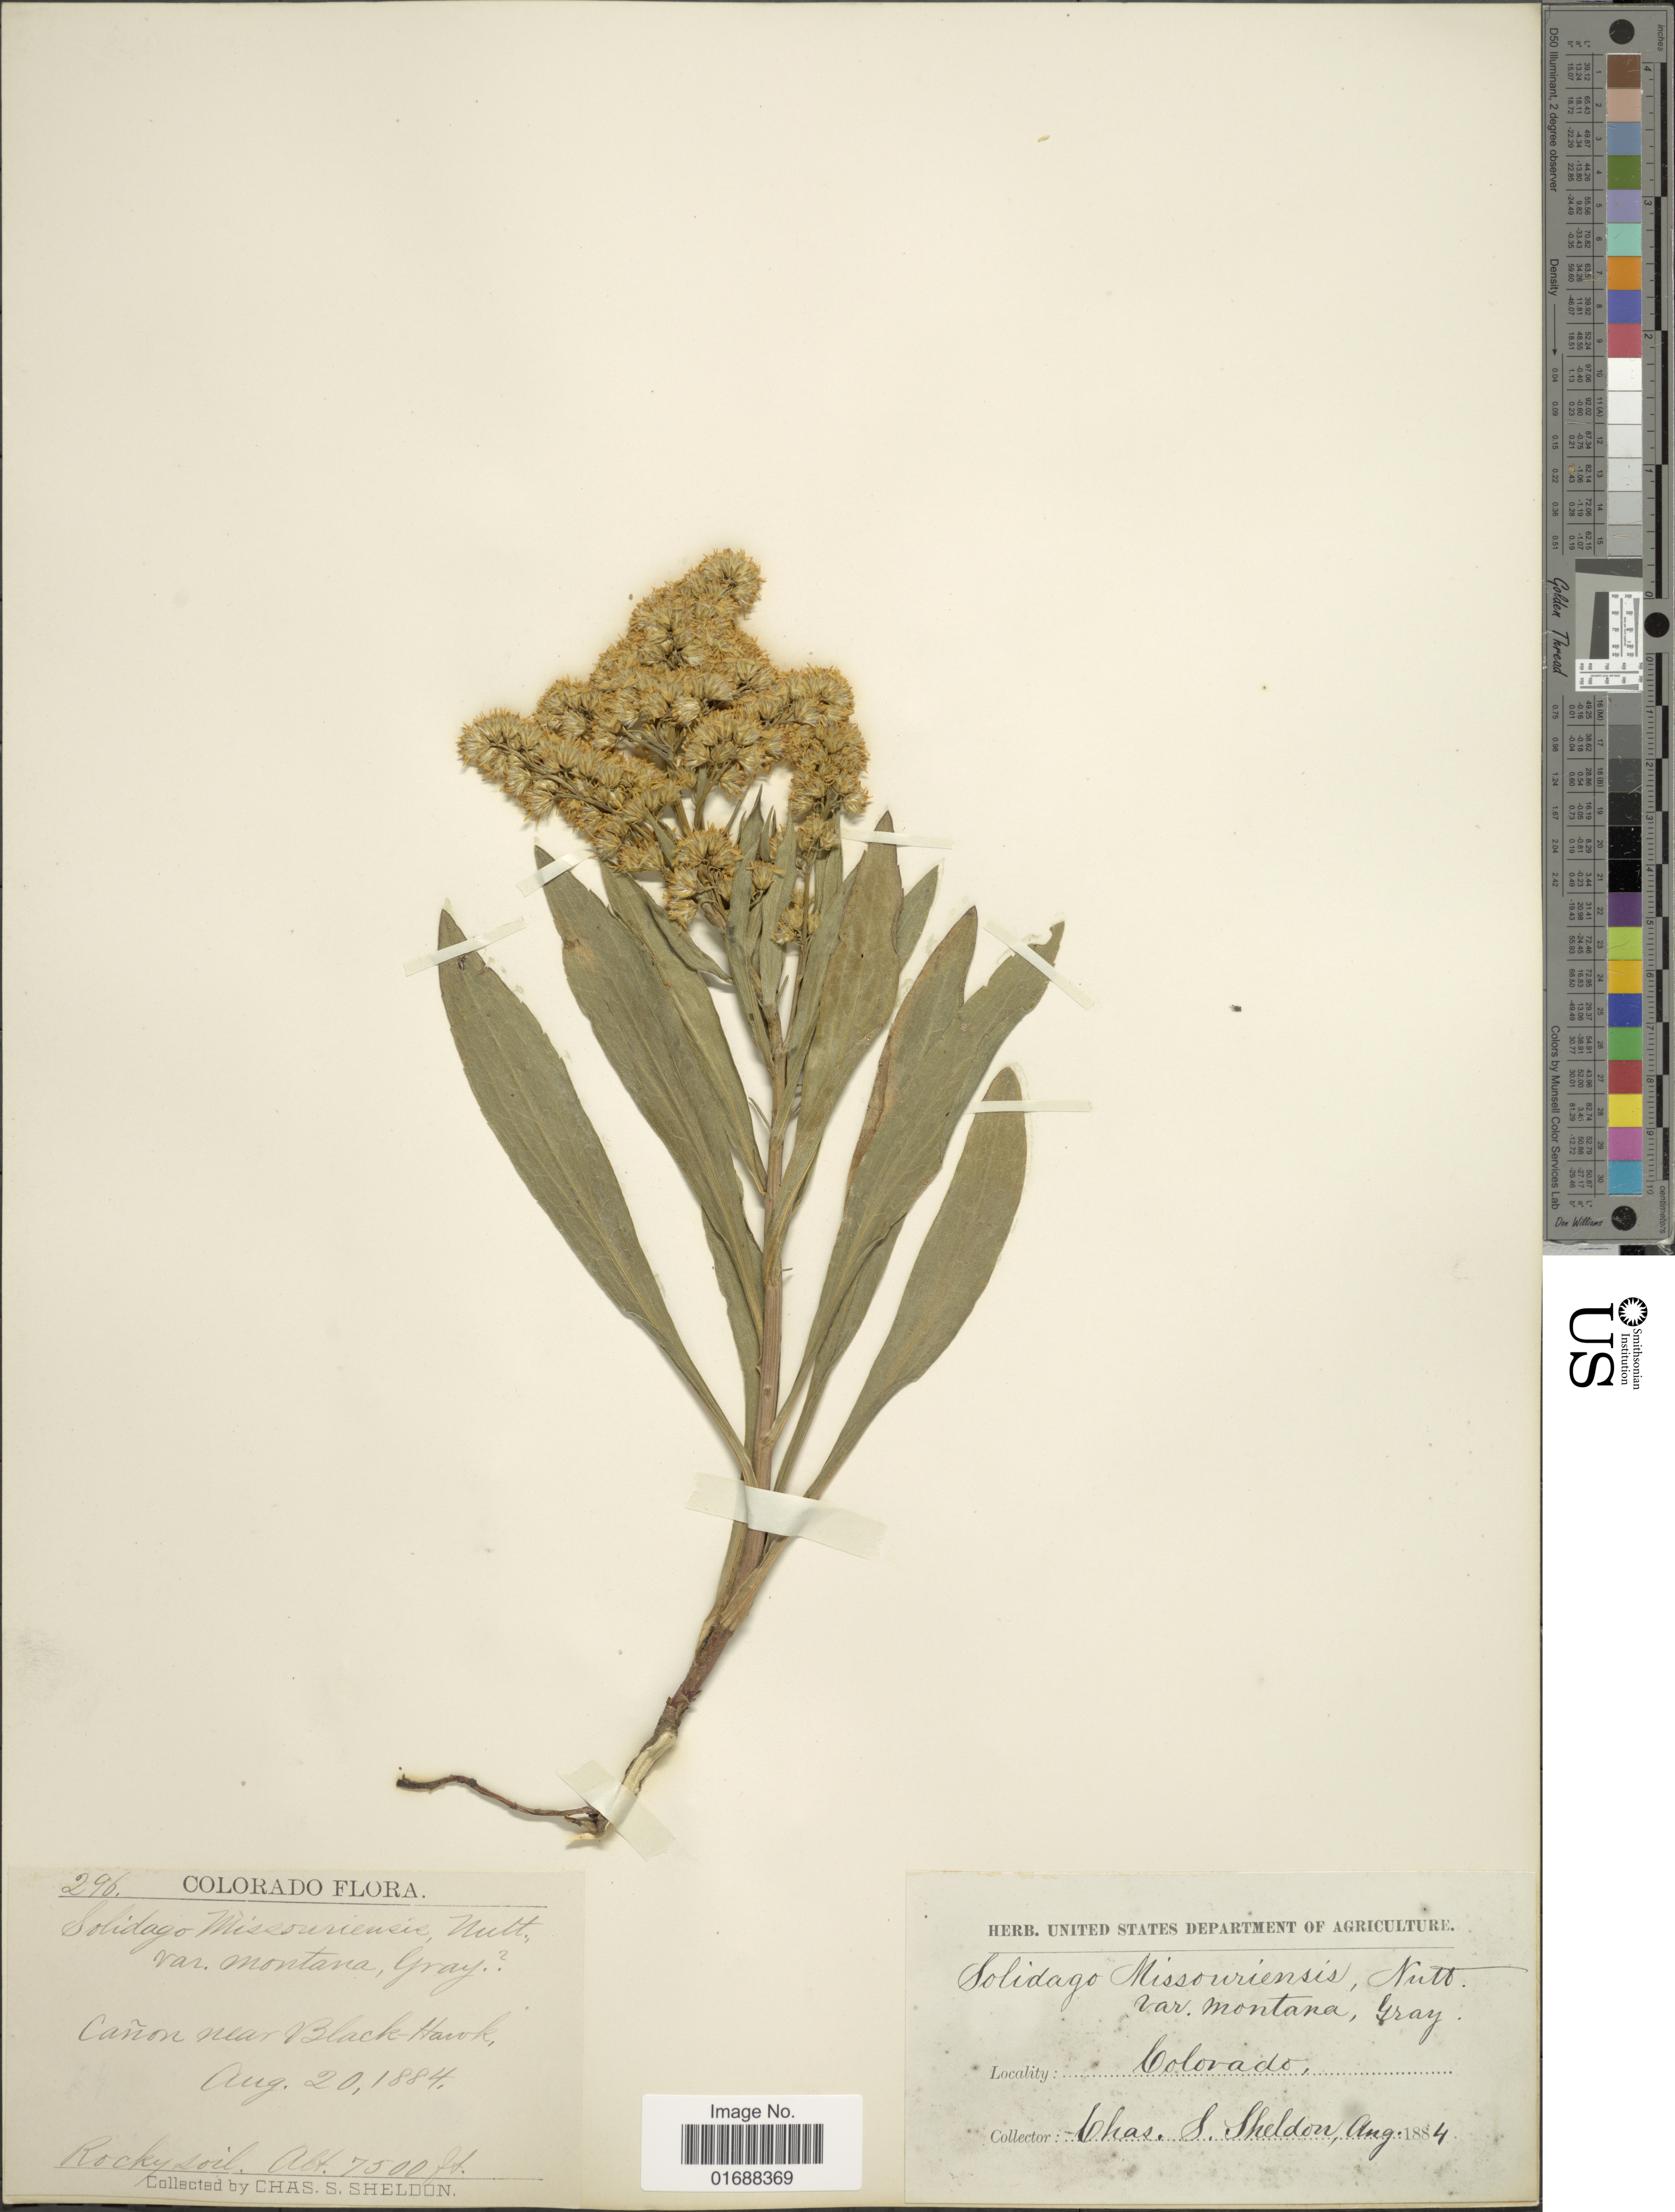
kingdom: Plantae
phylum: Tracheophyta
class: Magnoliopsida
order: Asterales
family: Asteraceae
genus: Solidago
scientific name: Solidago missouriensis var. missouriensis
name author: Nutt.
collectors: C. S. Sheldon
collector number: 296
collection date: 1884-08-20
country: United States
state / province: Colorado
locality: Canon near Black Hawk.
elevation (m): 2286